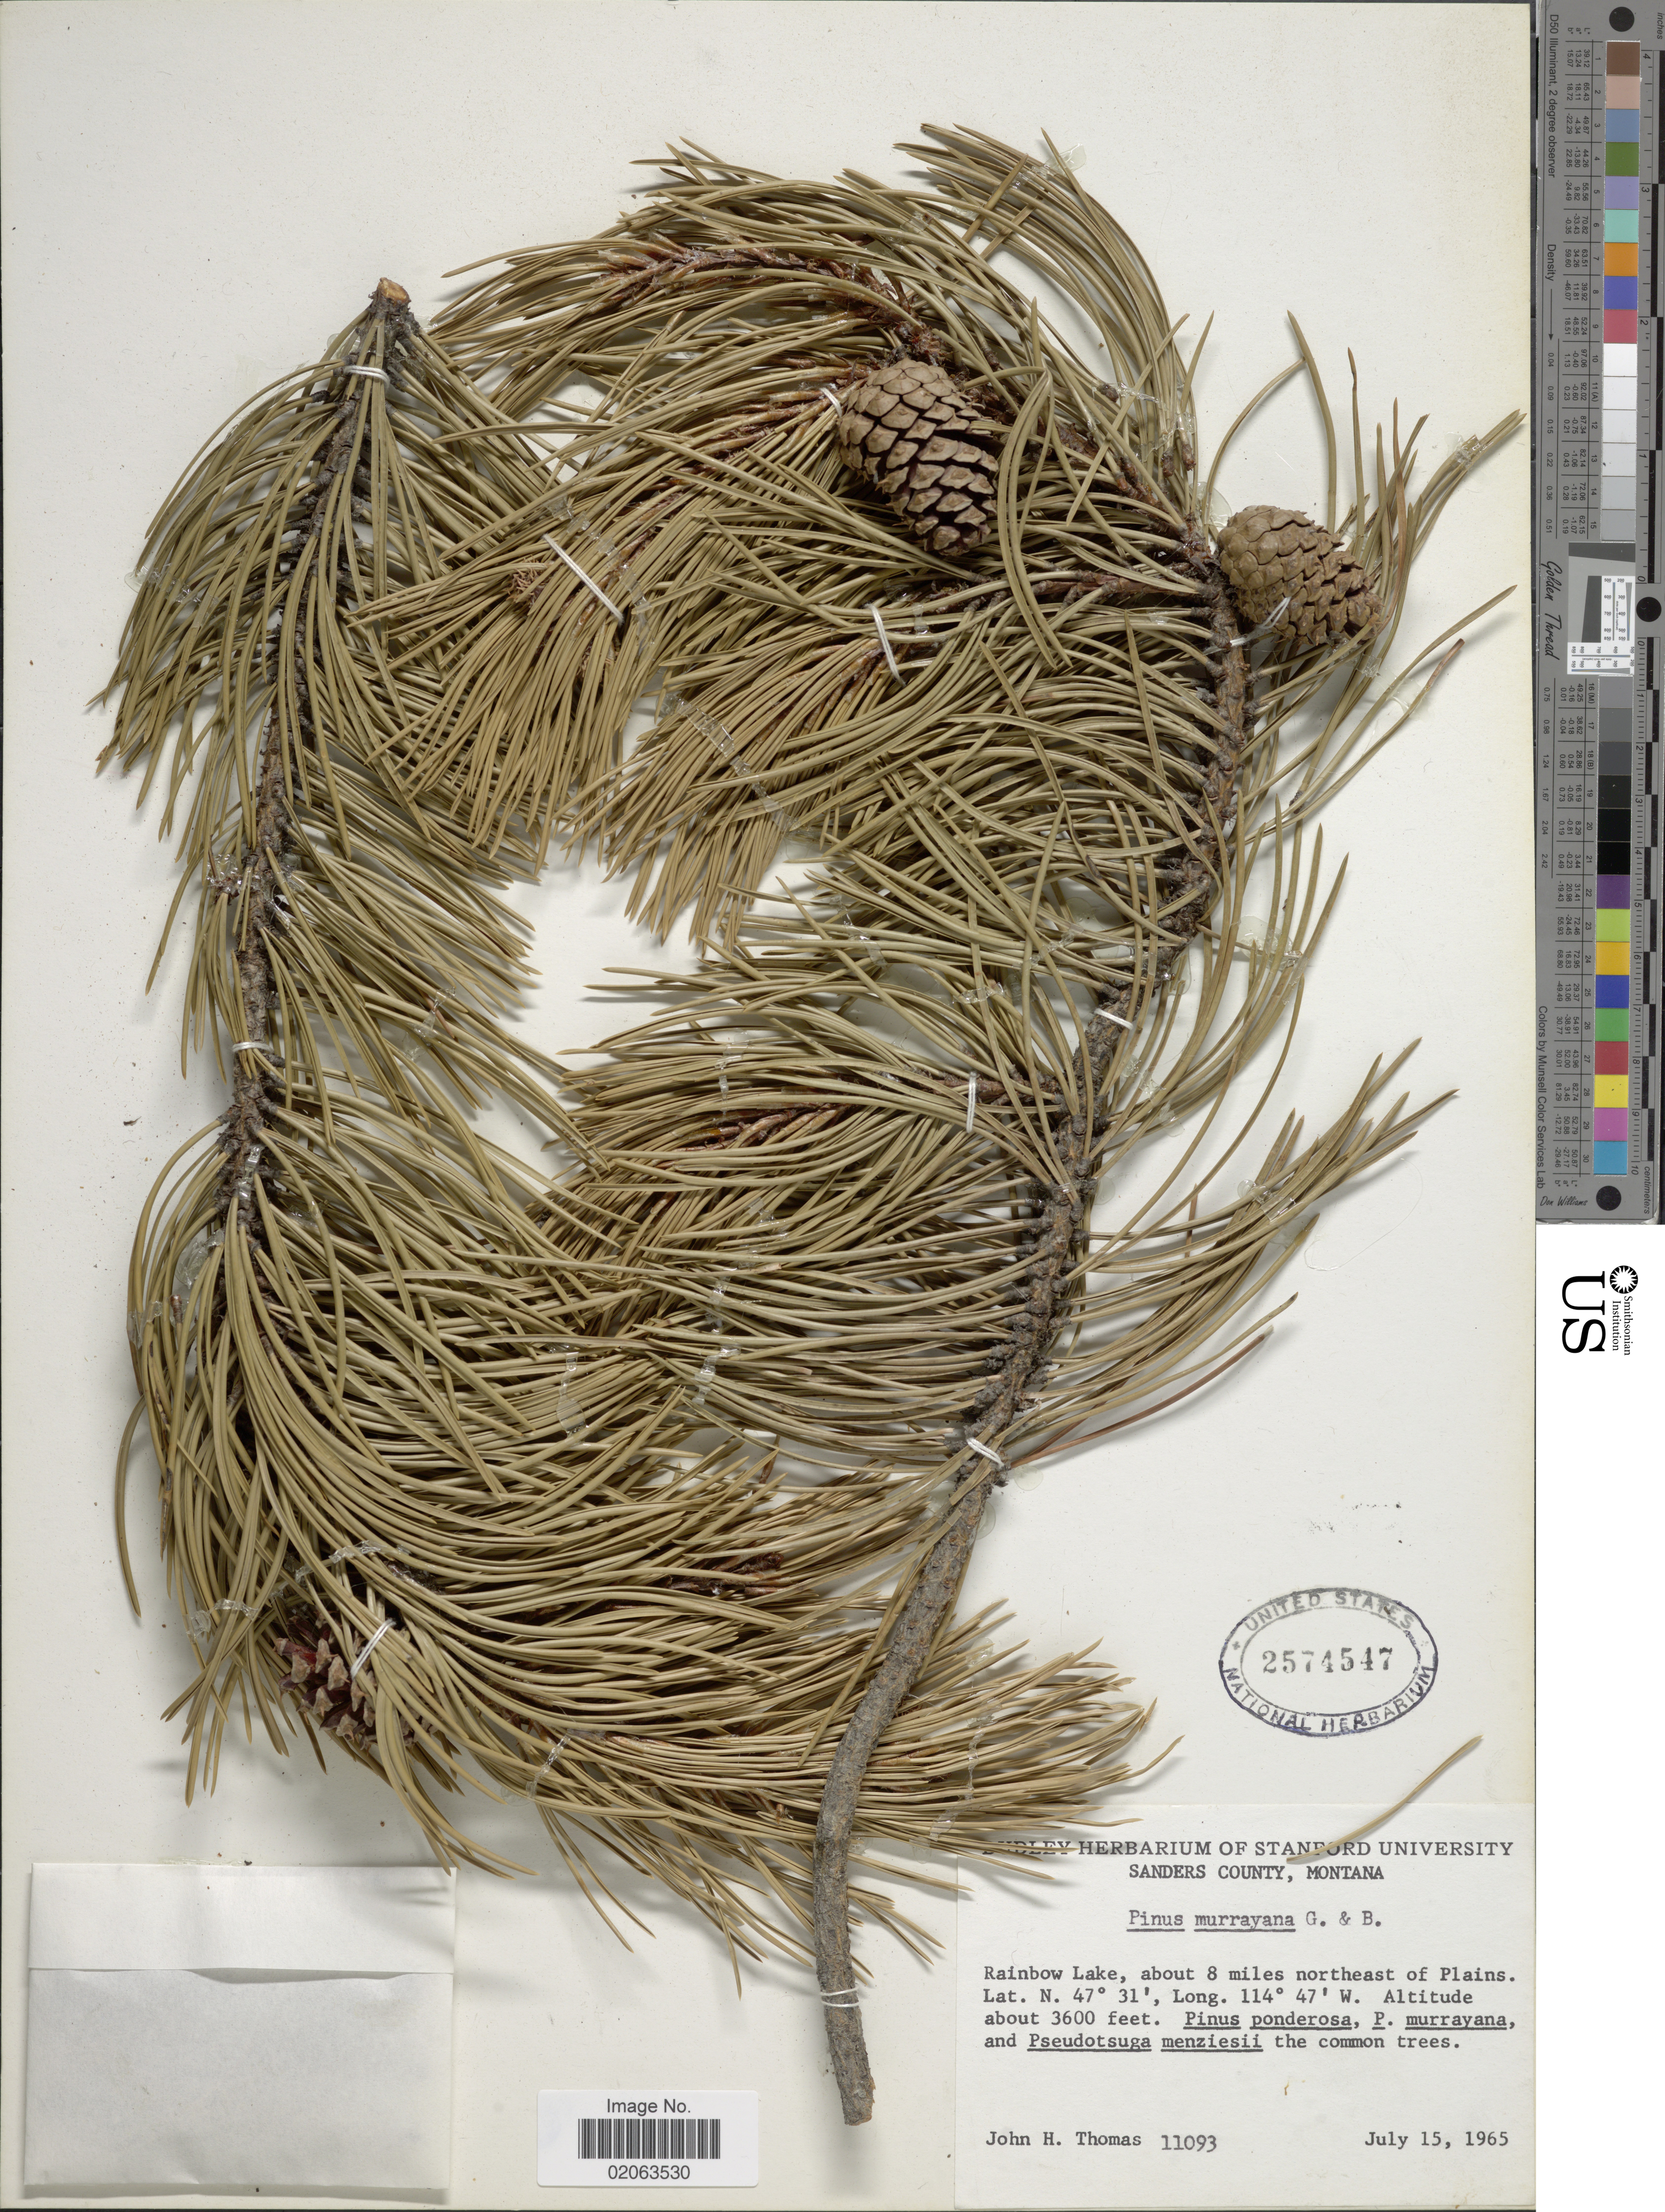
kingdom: Plantae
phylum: Tracheophyta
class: Pinopsida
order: Pinales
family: Pinaceae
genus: Pinus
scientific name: Pinus contorta var. latifolia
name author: Engelm. ex S. Watson in C. King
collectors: J. H. Thomas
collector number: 11093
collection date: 1965-07-15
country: United States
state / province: Montana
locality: Sanders County, Montana. Rainbow Lake, about 8 miles northeast of Plains.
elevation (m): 1097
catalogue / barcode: US 2574547